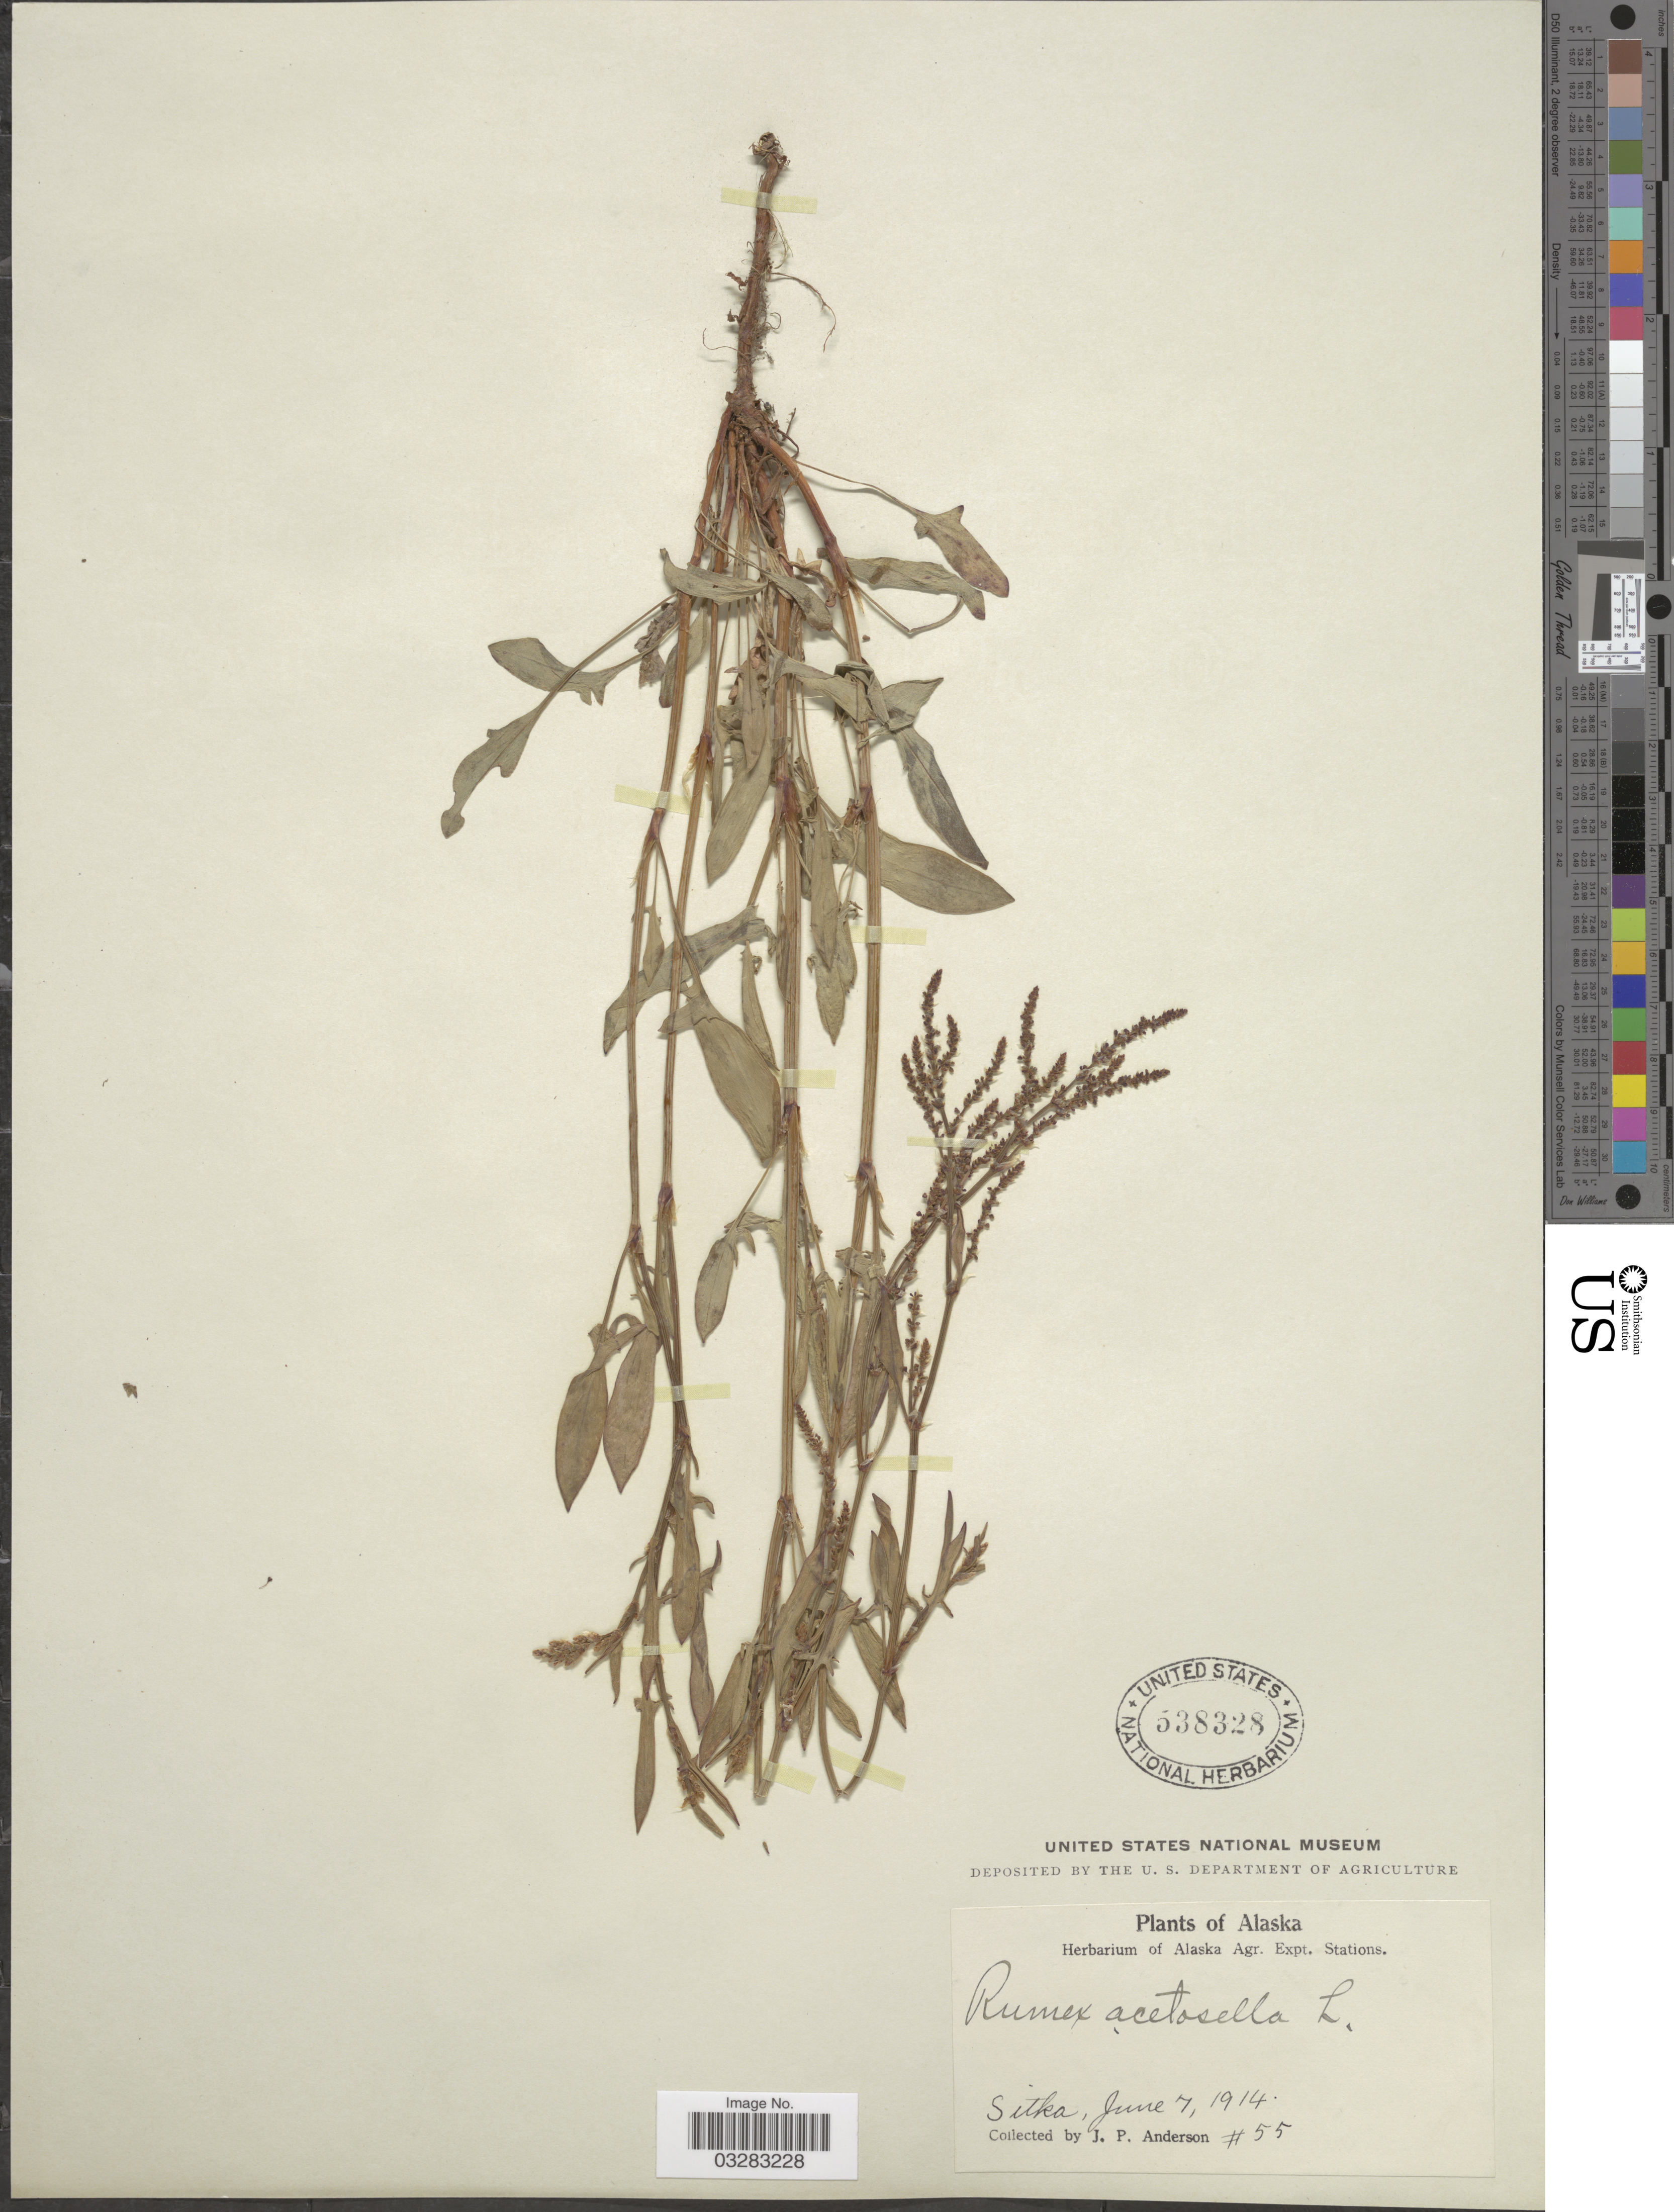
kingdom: Plantae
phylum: Tracheophyta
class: Magnoliopsida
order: Caryophyllales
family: Polygonaceae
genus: Rumex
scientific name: Rumex acetosella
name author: L.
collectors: J. P. Anderson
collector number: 55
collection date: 1914-06-07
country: United States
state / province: Alaska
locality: Sitka.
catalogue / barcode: US 538328